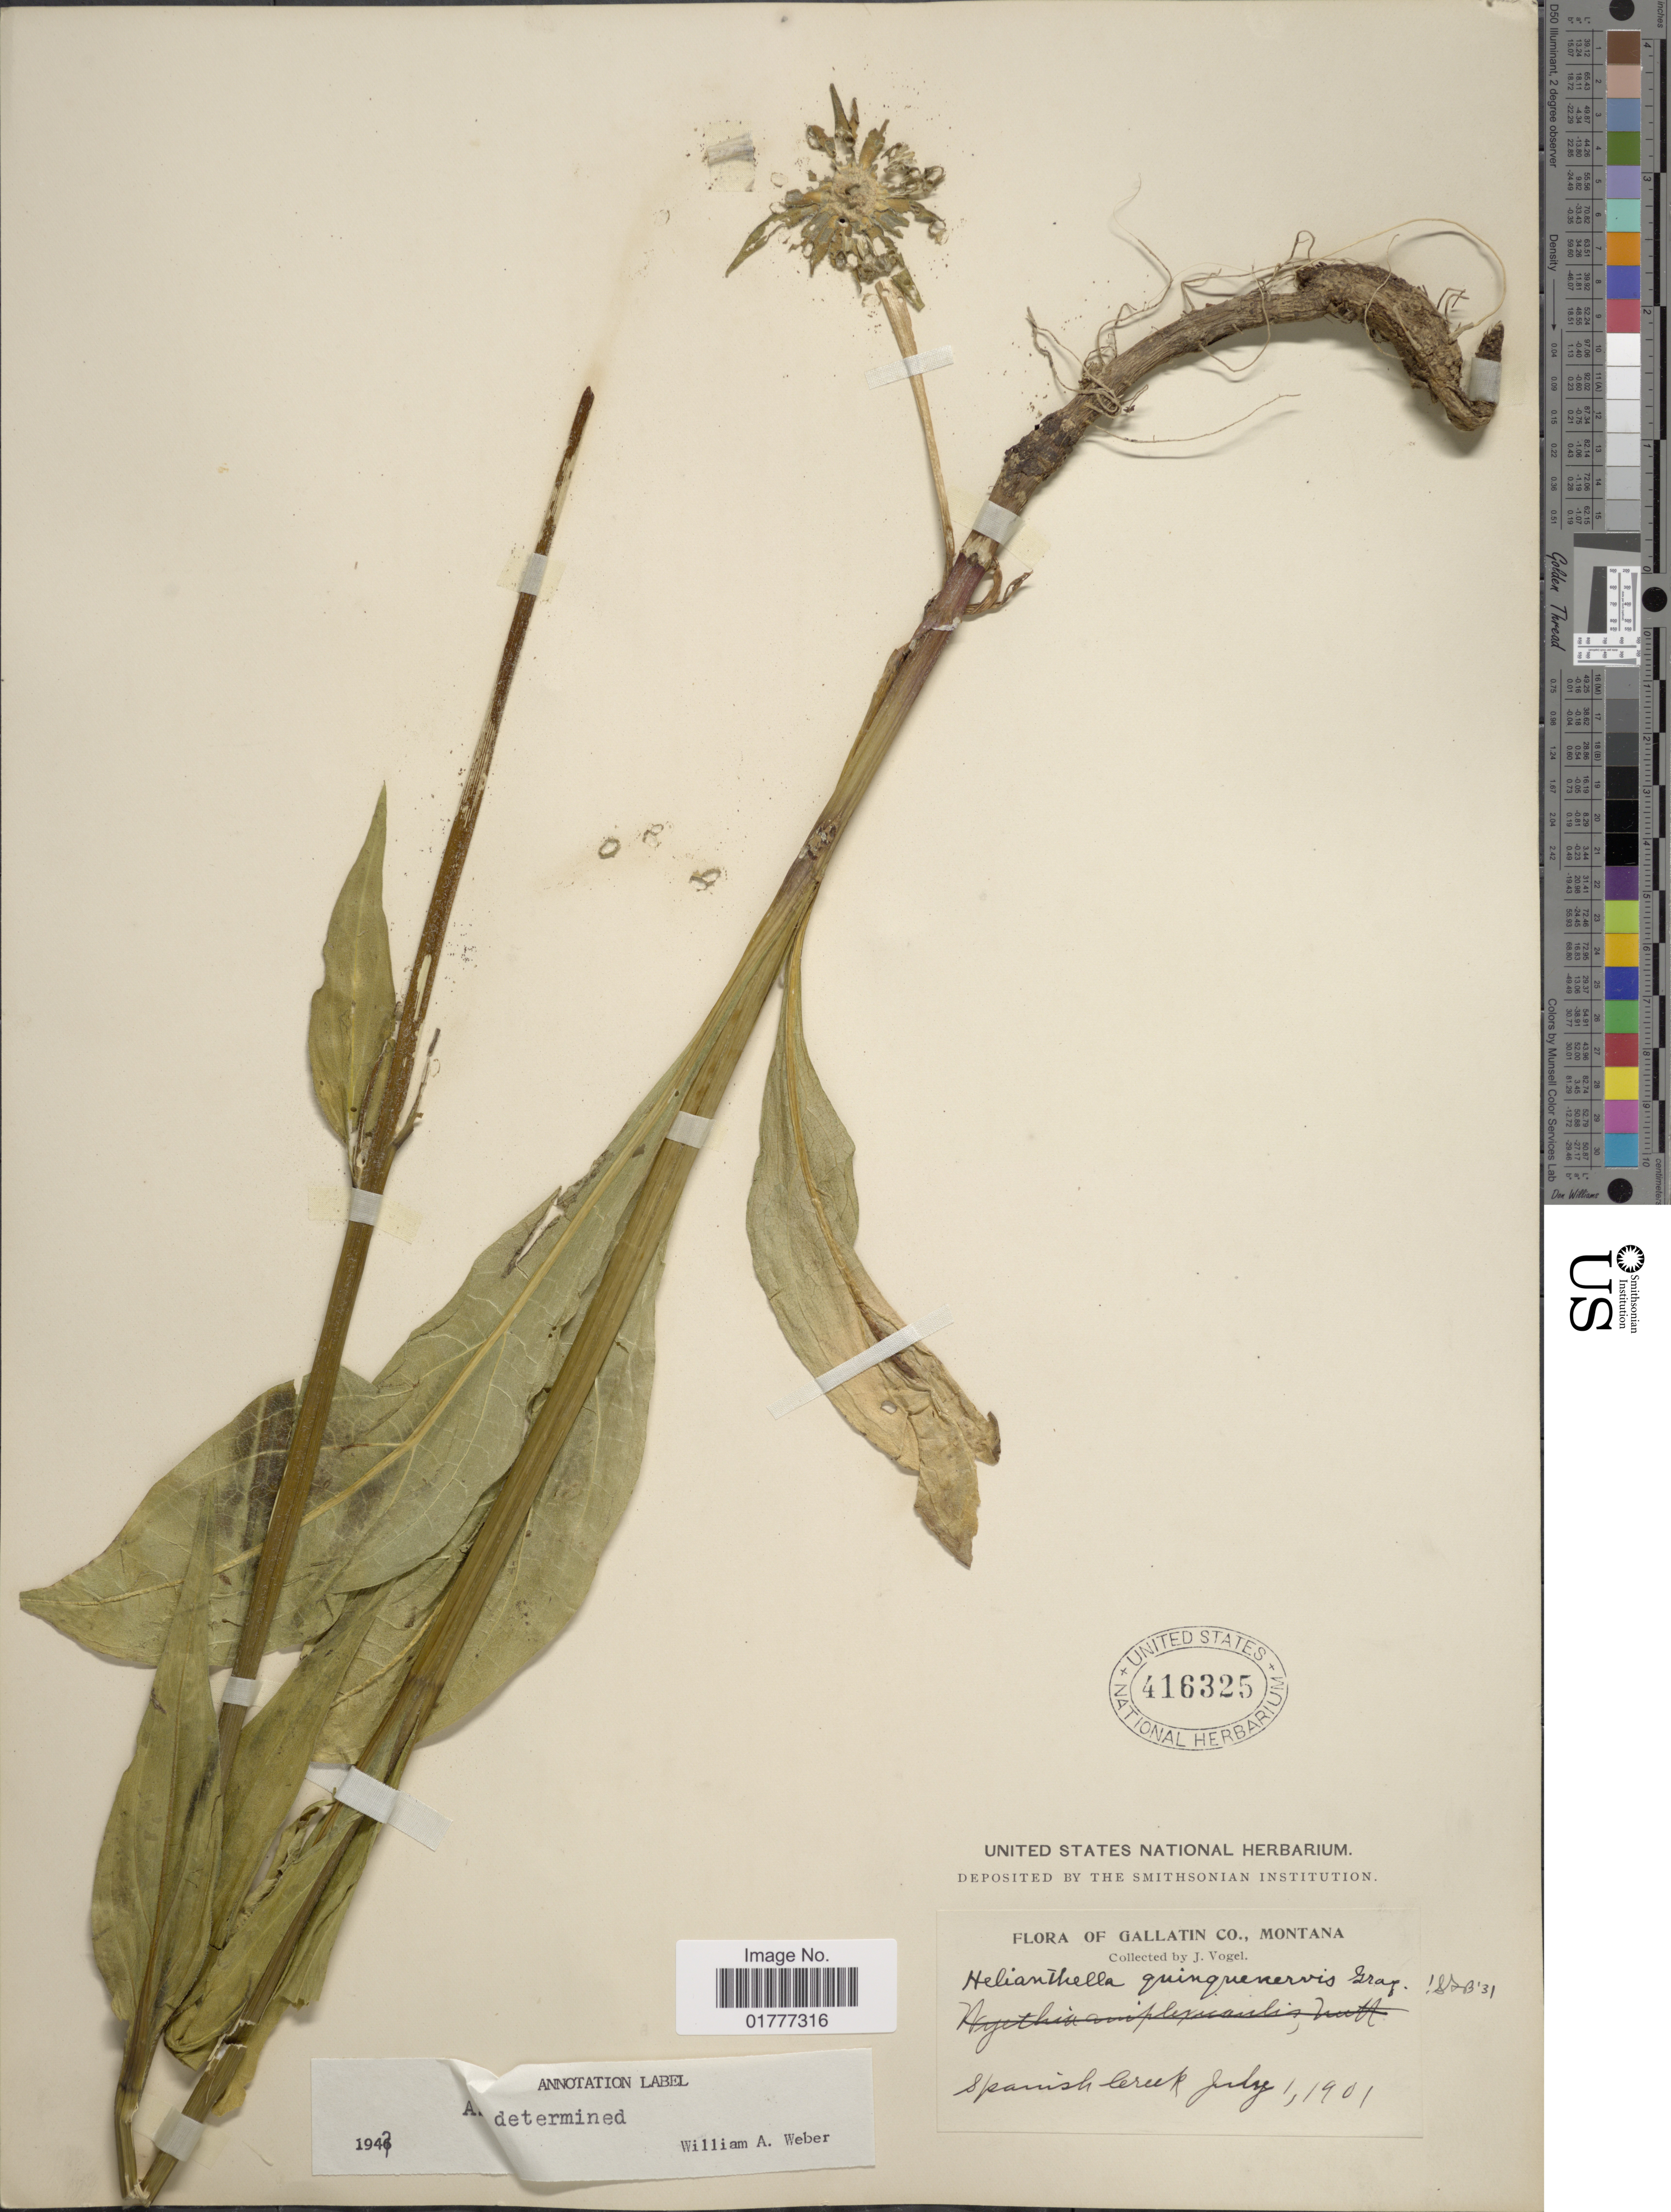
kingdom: Plantae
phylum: Tracheophyta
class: Magnoliopsida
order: Asterales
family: Asteraceae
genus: Helianthella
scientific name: Helianthella quinquenervis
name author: (Hook.) A. Gray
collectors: J. Vogel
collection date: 1901-07-01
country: United States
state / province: Montana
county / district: Gallatin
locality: Spanish Creek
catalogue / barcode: US 416325